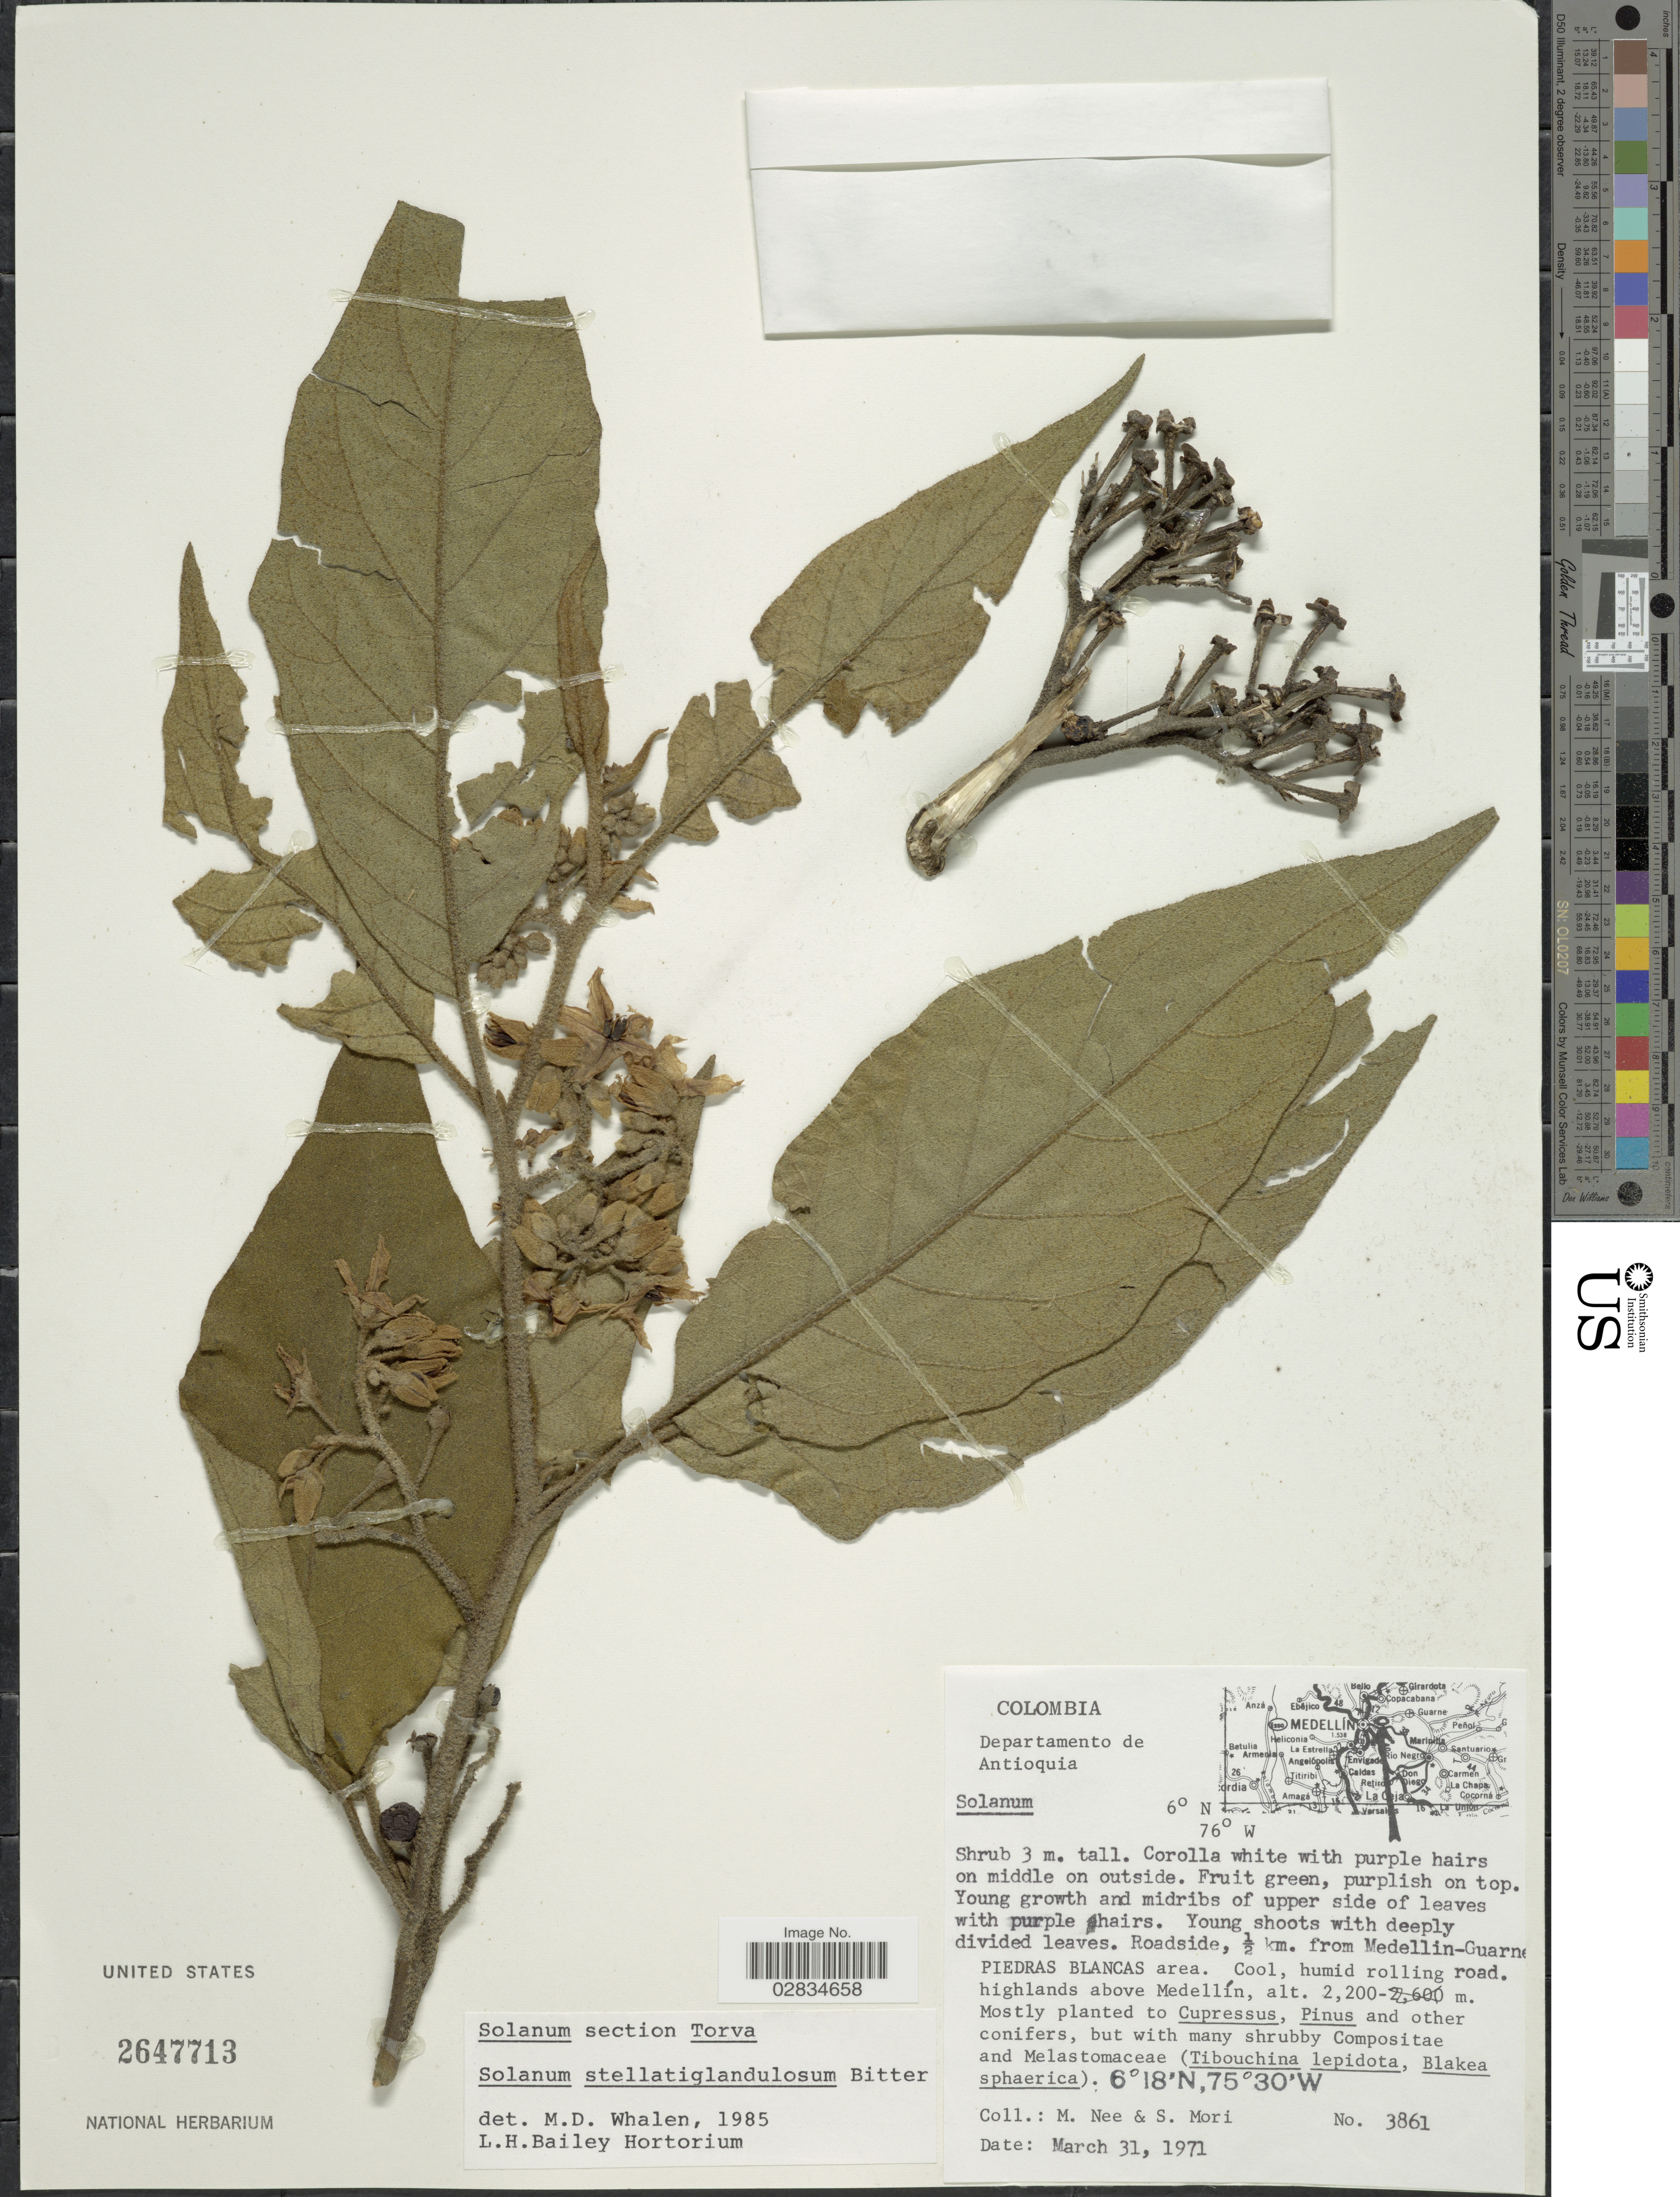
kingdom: Plantae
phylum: Tracheophyta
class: Magnoliopsida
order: Solanales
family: Solanaceae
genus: Solanum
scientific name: Solanum stellatiglandulosum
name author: Bitter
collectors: M. Nee & S. Mori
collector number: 3861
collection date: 1971-03-31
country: Colombia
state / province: Antioquia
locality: Departamento de Antioquia, Roadside, ½ km. from Medellin-Guarne Piedras Blancas area, highlands above Medellín.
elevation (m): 2200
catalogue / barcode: US 2647713